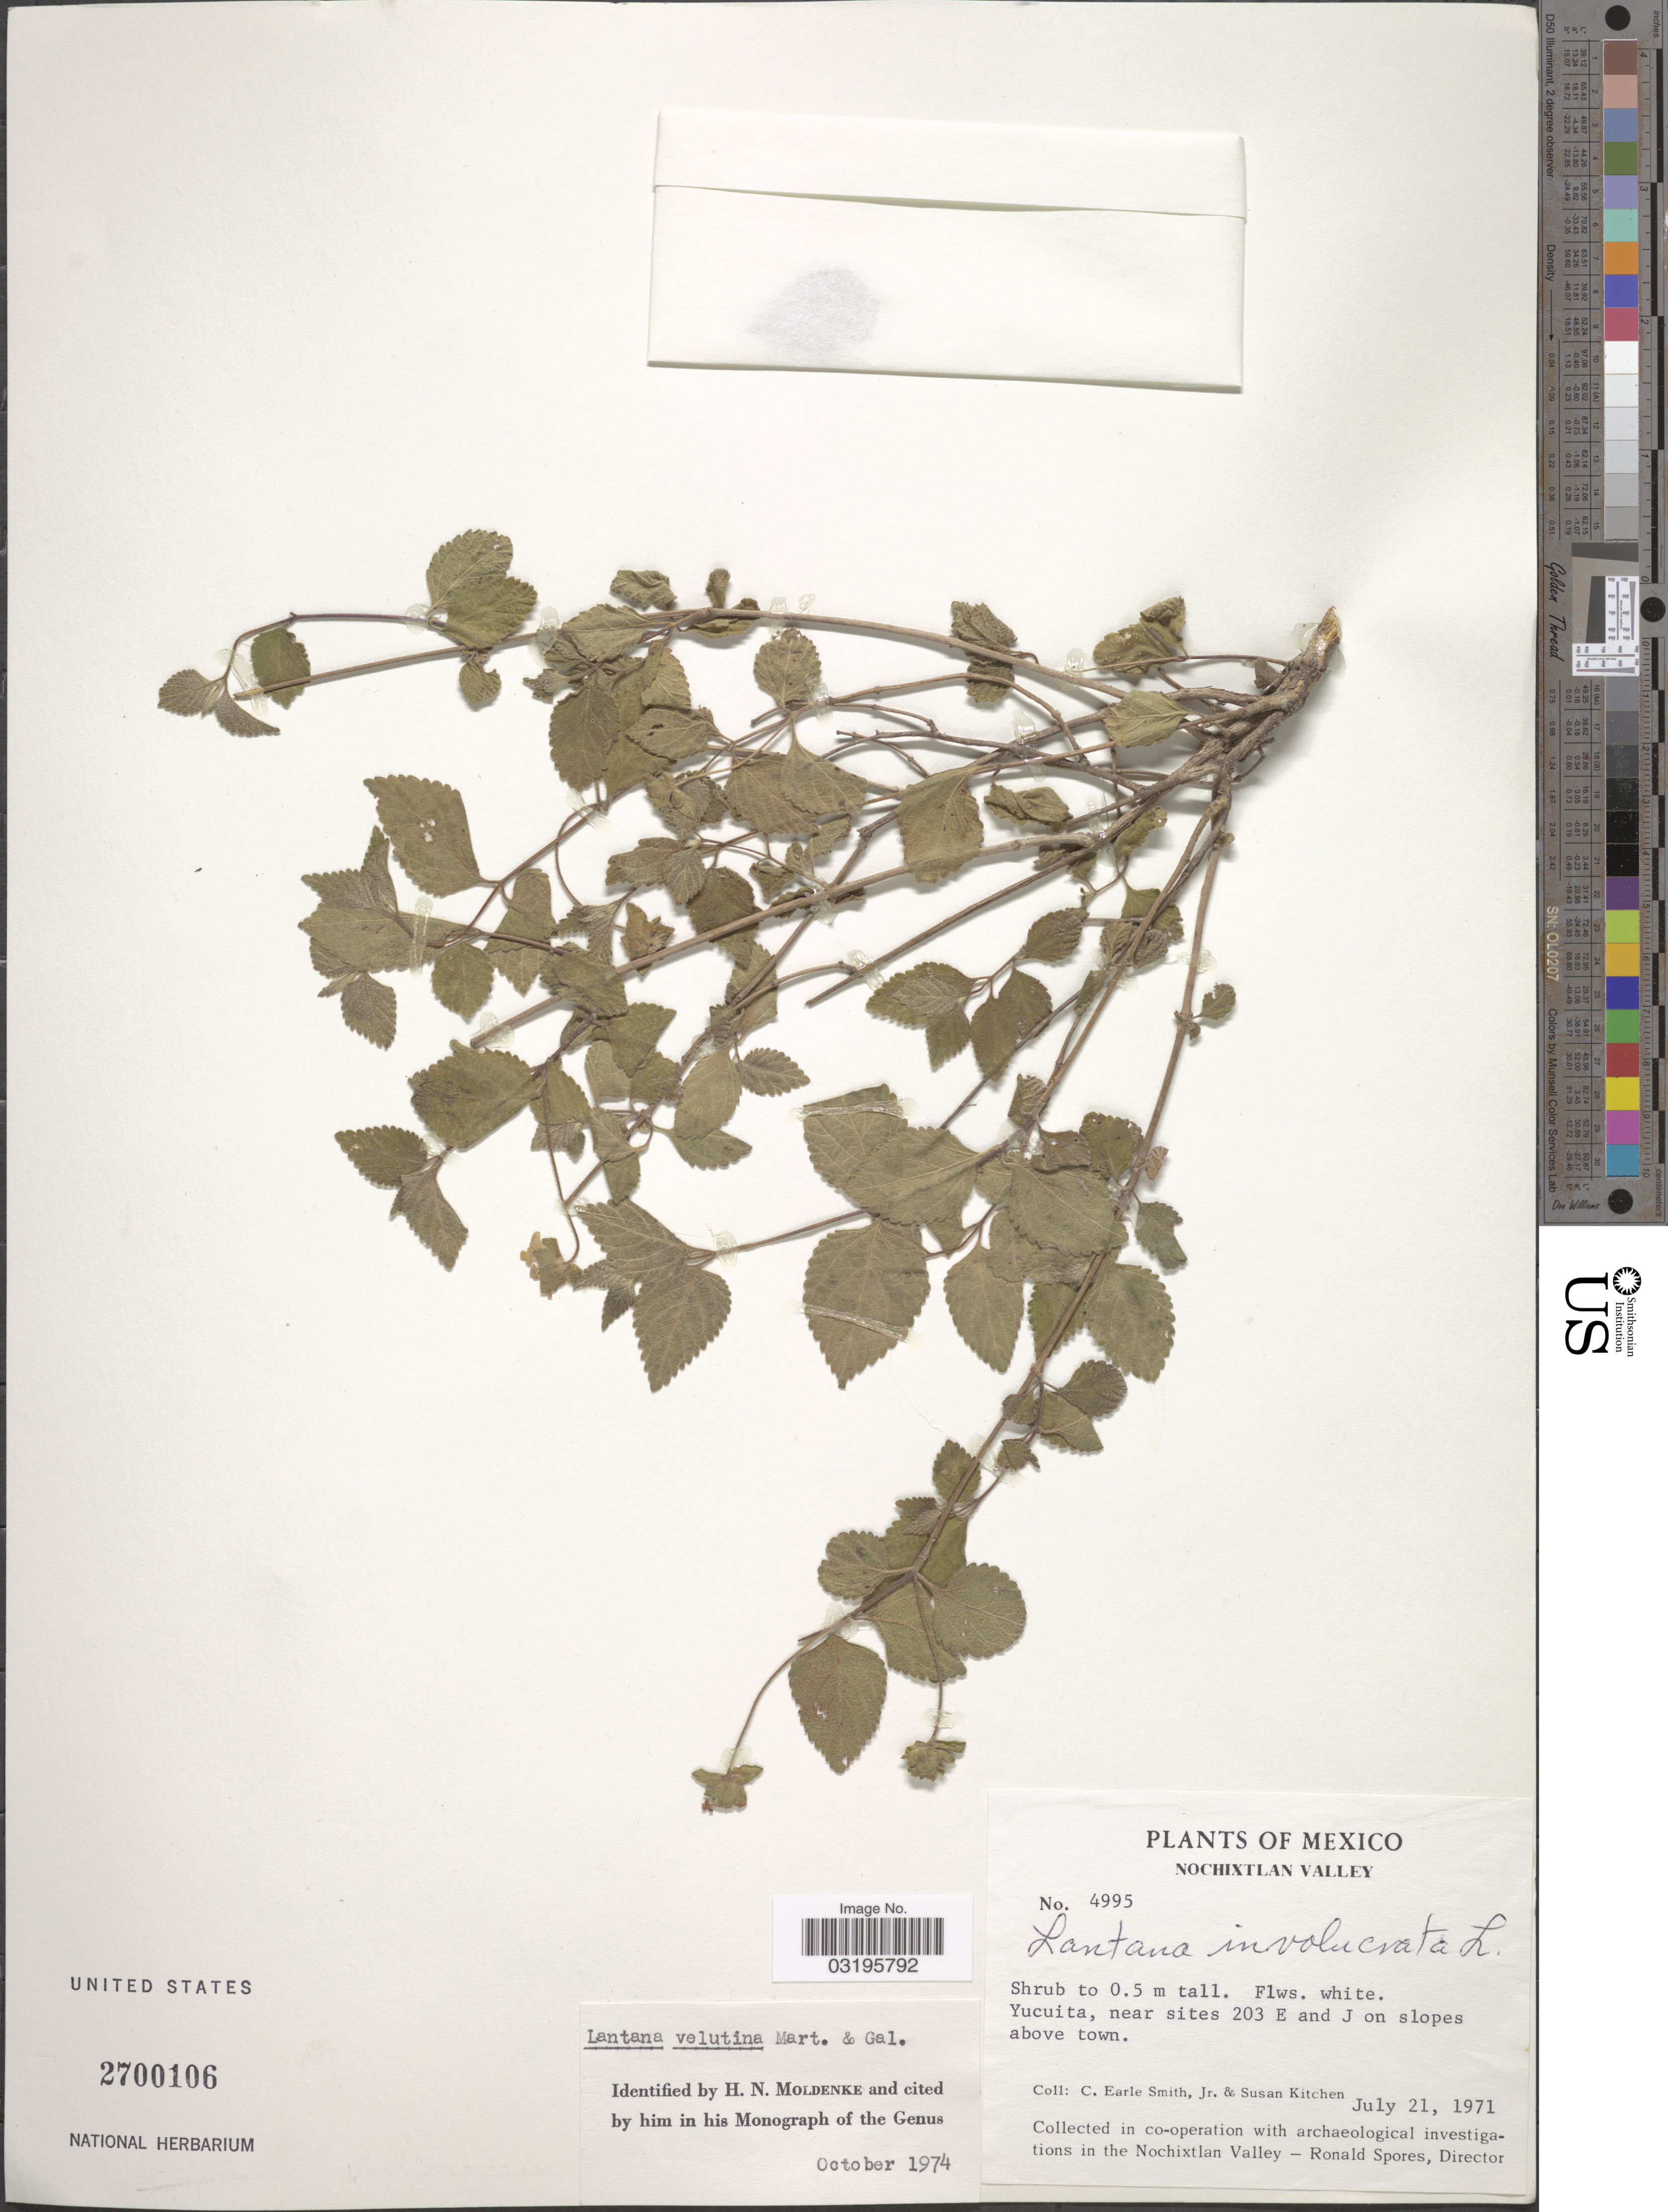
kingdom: Plantae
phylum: Tracheophyta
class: Magnoliopsida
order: Lamiales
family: Verbenaceae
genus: Lantana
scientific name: Lantana velutina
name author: M. Martens & Galeotti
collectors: C. E. Smith Jr. & S. Kitchen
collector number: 4995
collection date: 1971-07-21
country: Mexico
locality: Nochixtlan Valley. Yacuita, near sites 203 E and J on slopes above town.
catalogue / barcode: US 2700106